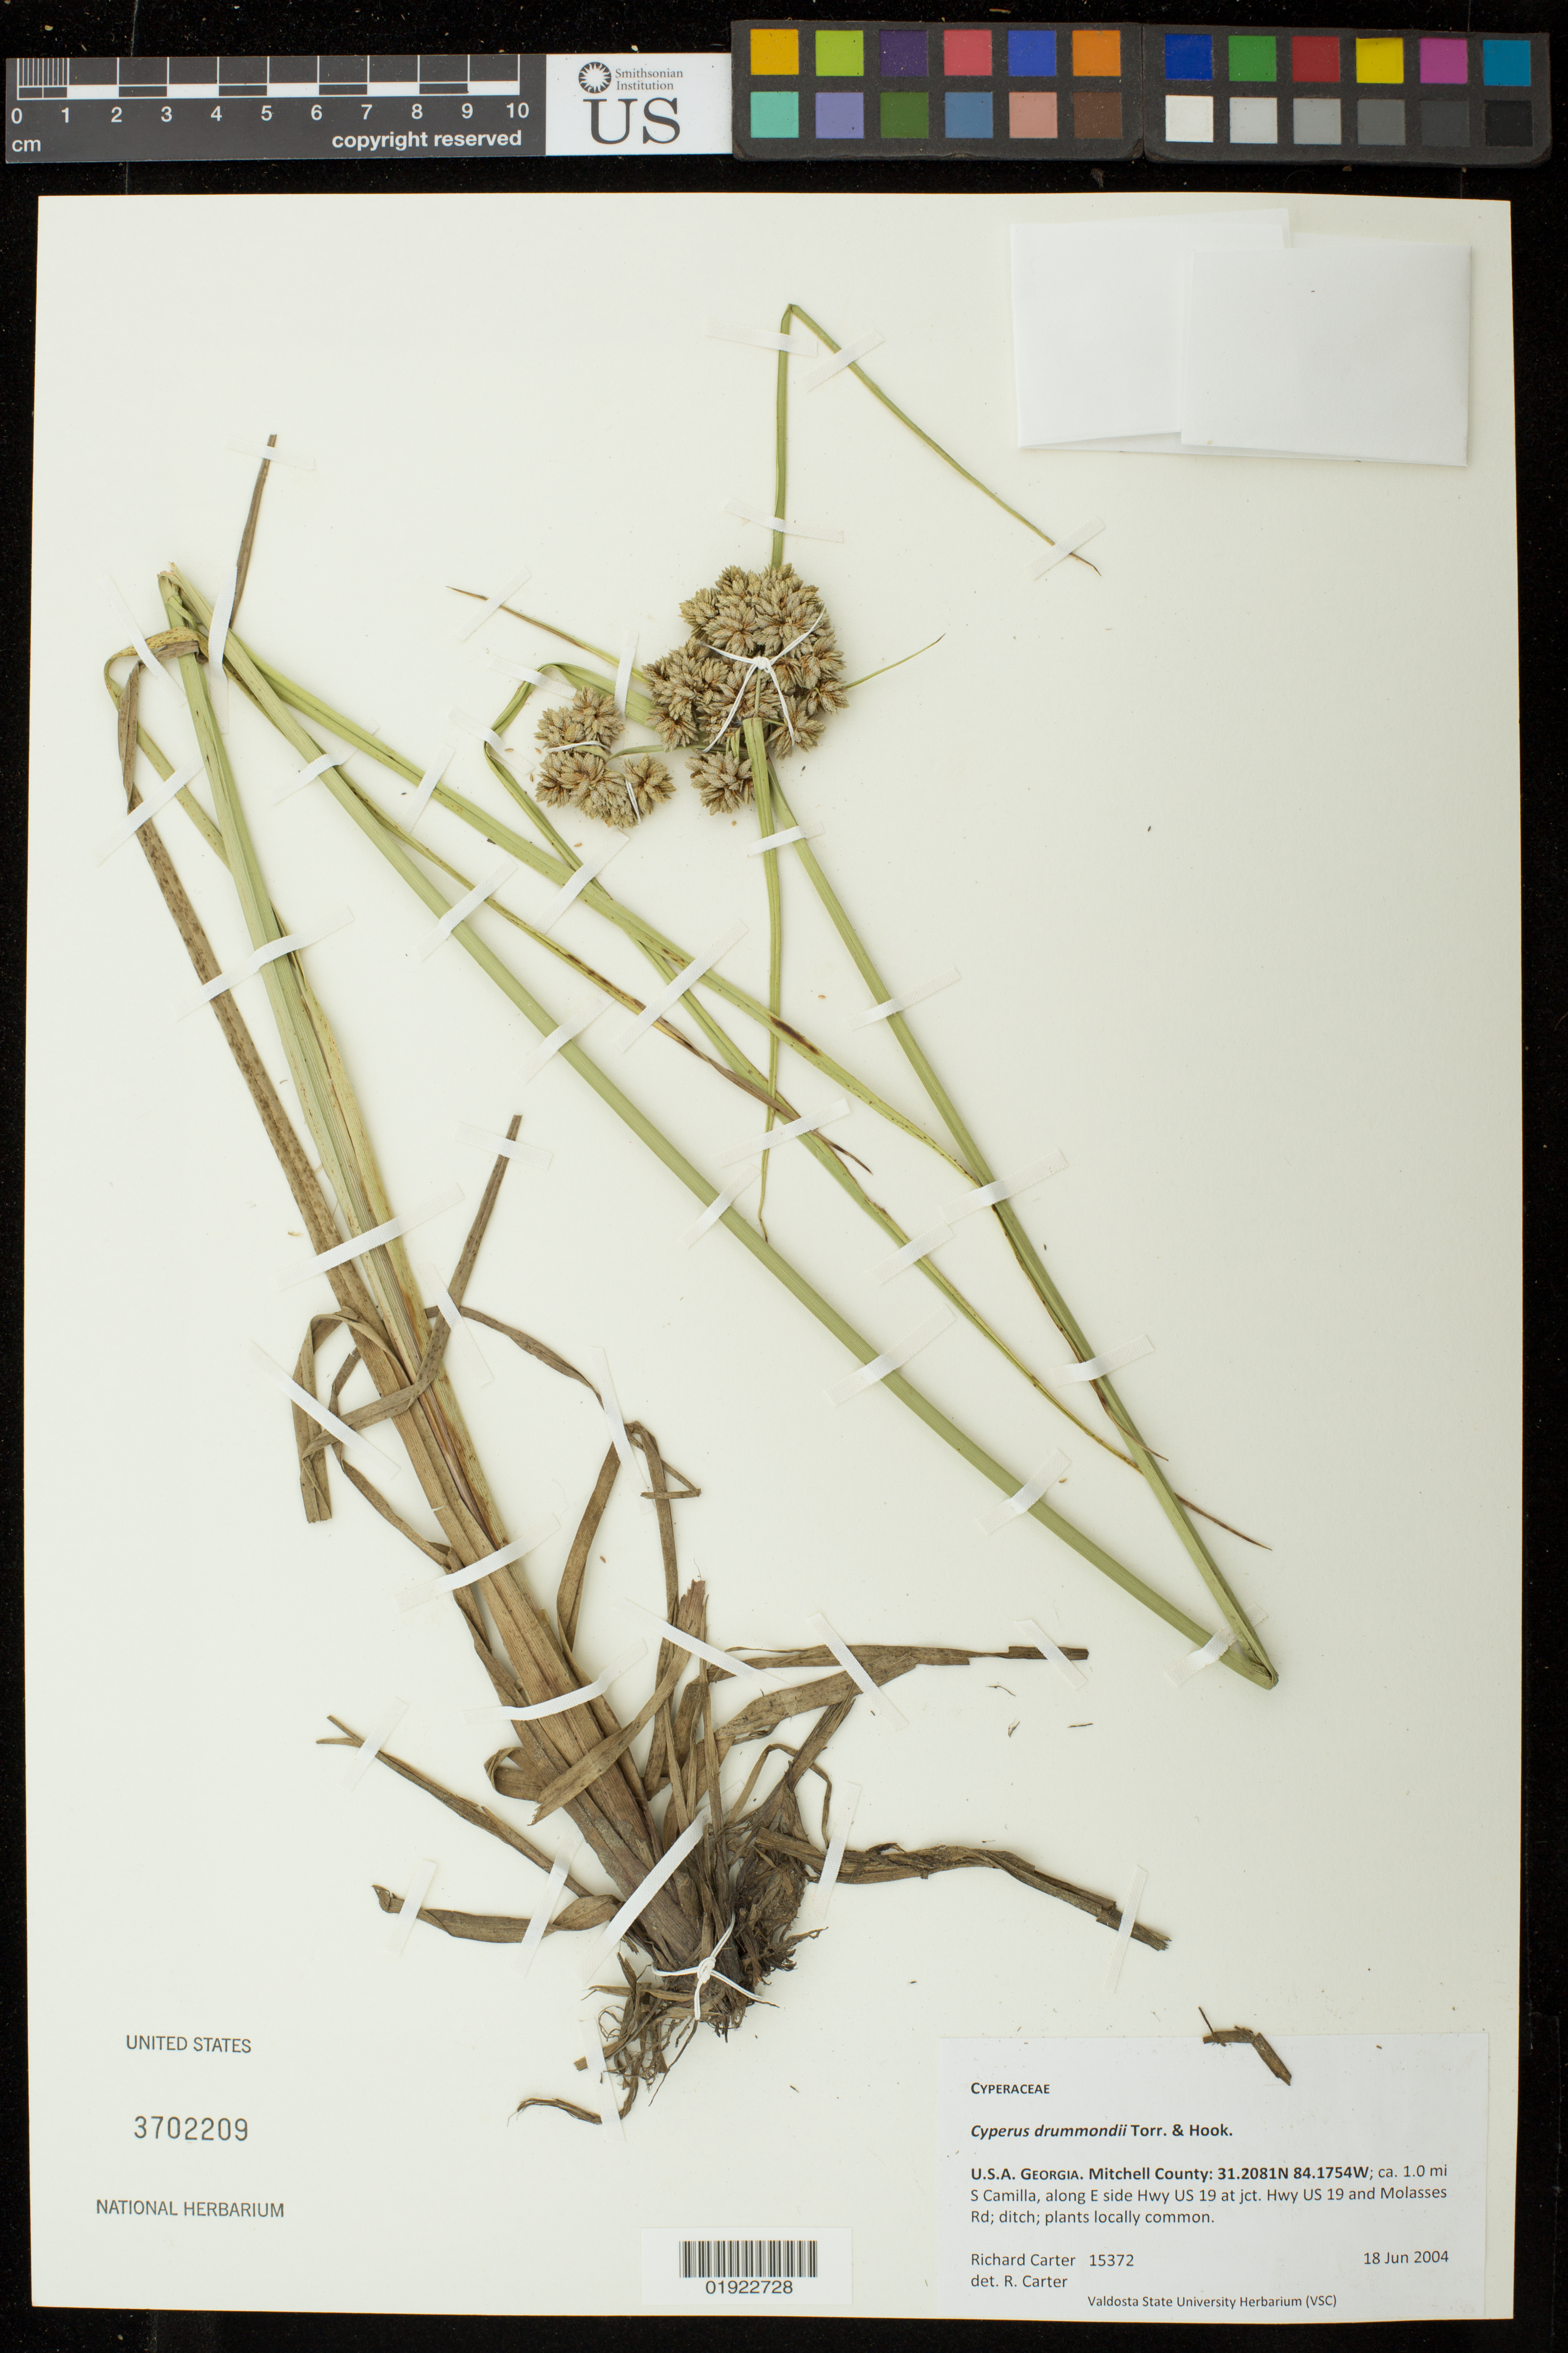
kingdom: Plantae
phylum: Tracheophyta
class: Liliopsida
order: Poales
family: Cyperaceae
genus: Cyperus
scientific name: Cyperus drummondii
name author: Torr. & Hook.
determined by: Carter, R.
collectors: R. Carter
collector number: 15372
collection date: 2004-06-18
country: United States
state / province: Georgia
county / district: Mitchell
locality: ca. 1.0 mi S Camilla, along E side Hwy US 19 at jct. Hwy US 19 and Molasses Rd; ditch.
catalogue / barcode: US 3702209